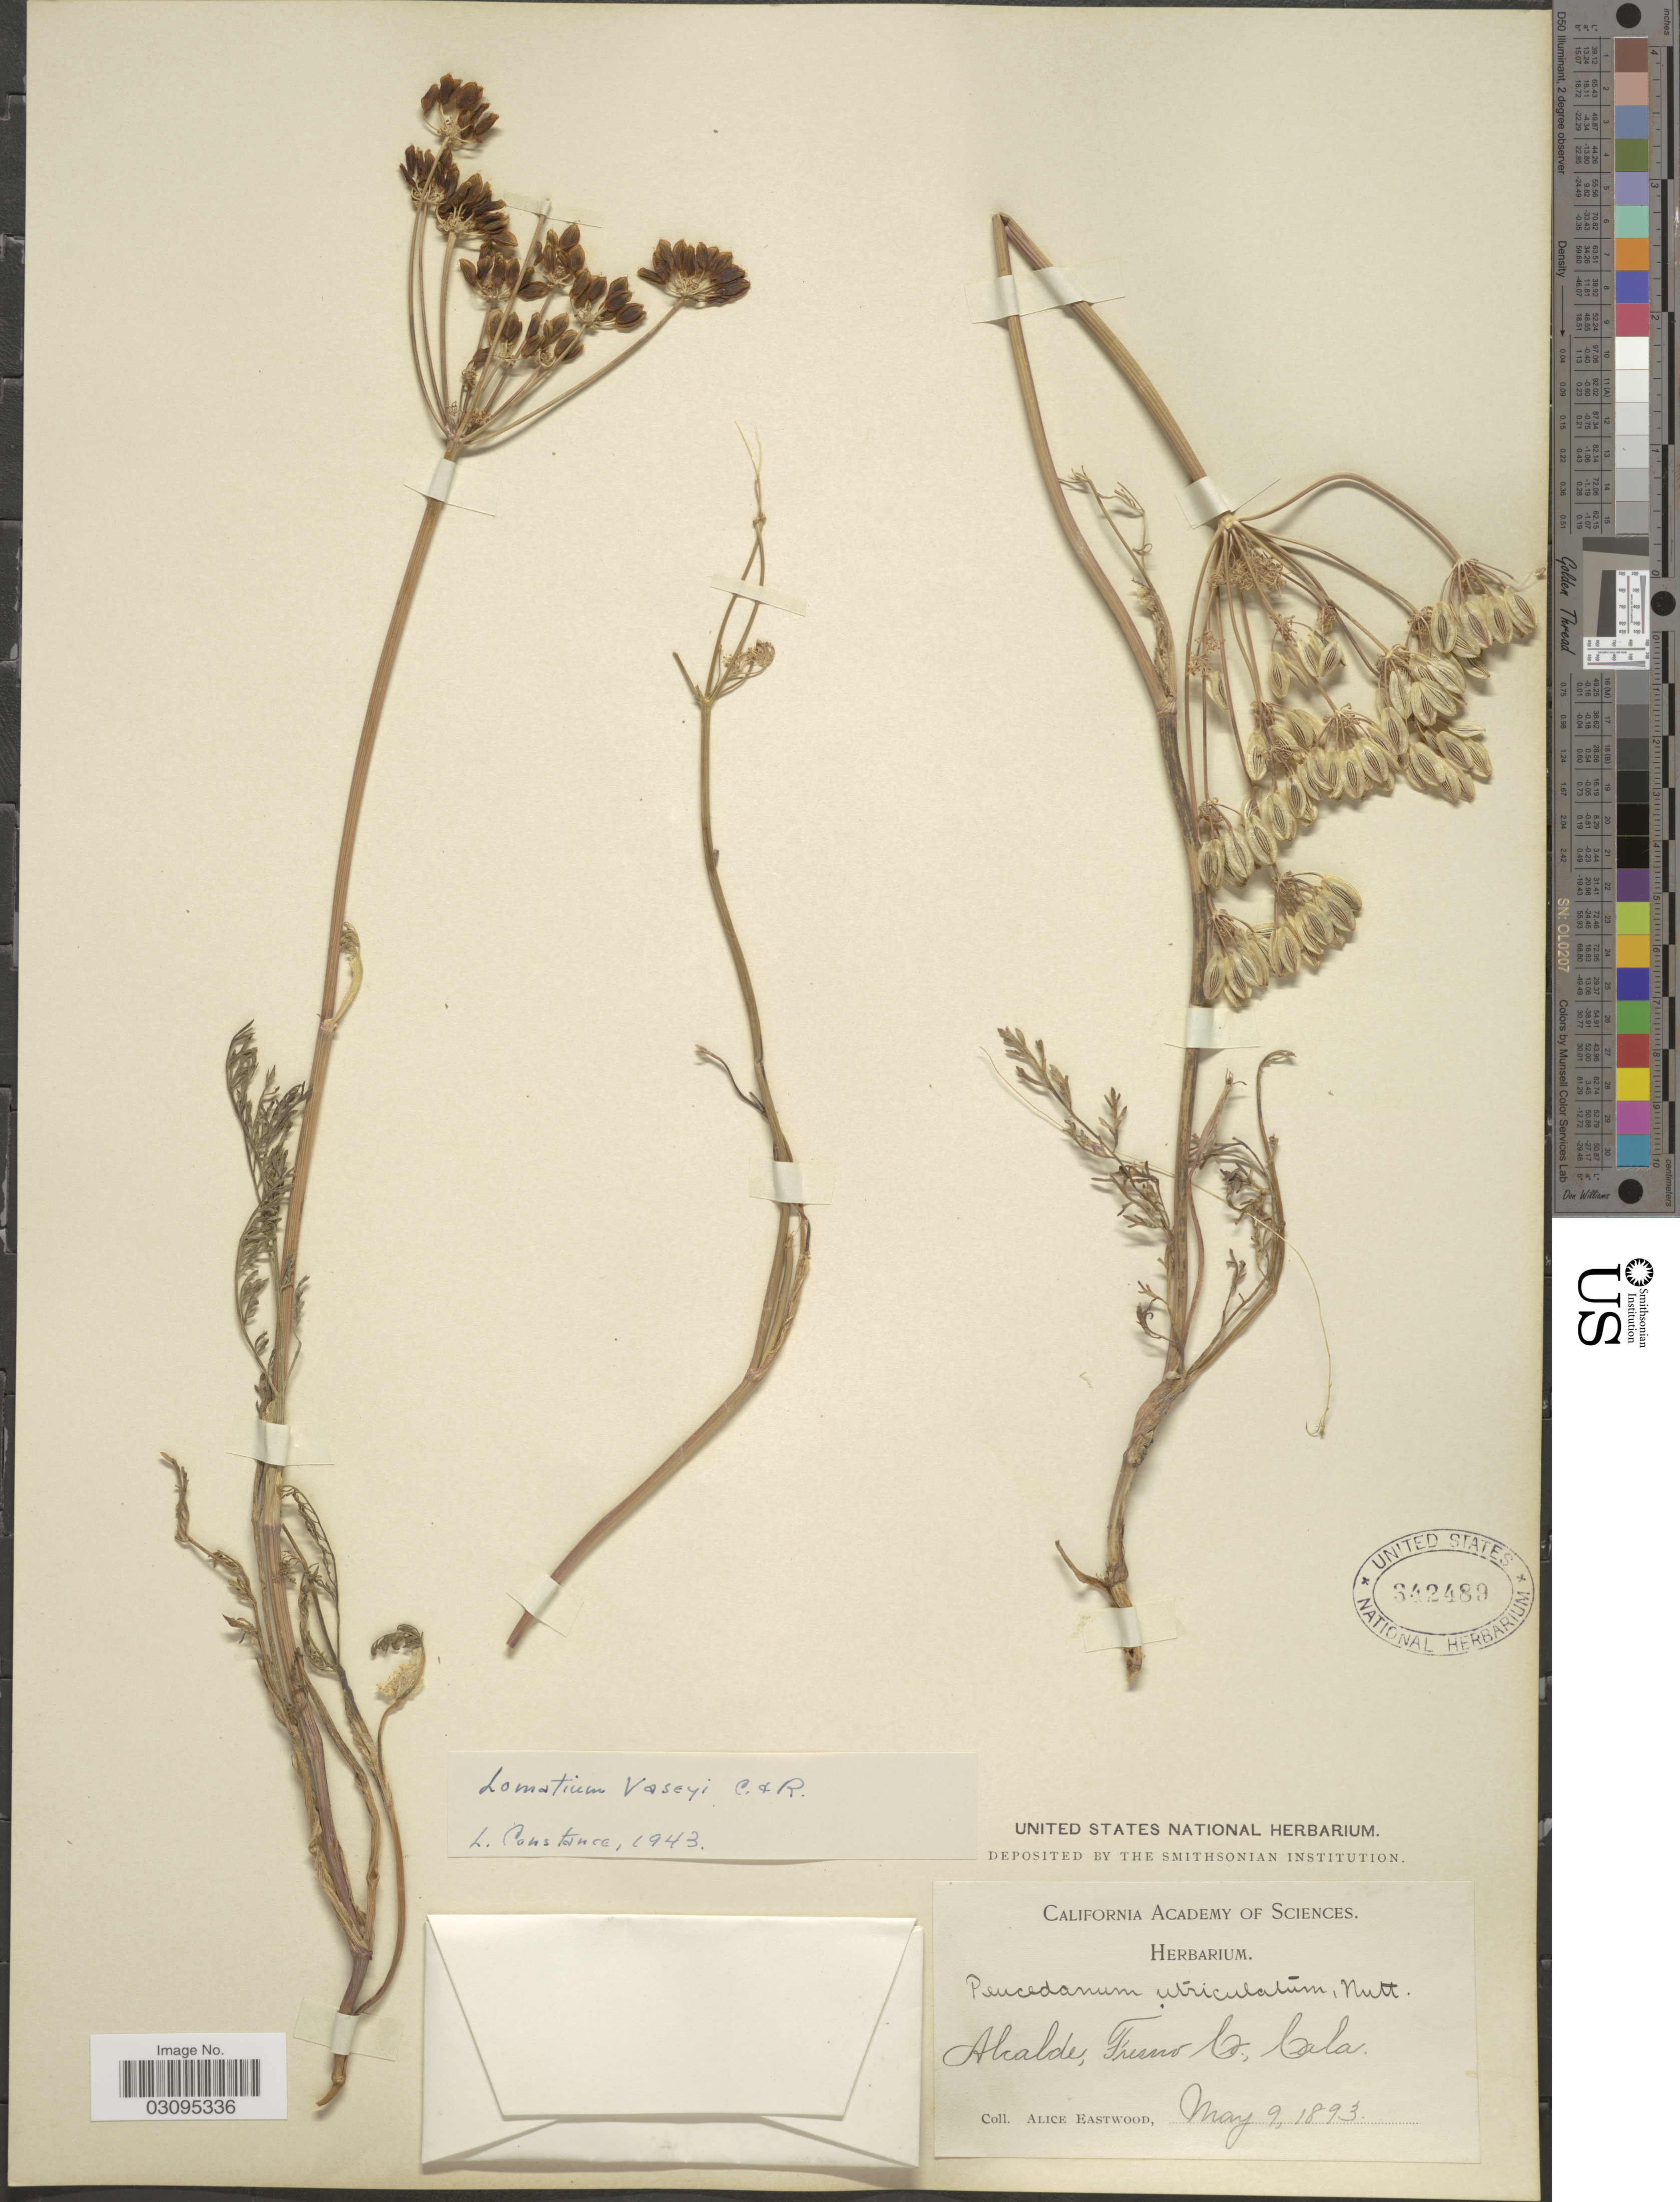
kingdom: Plantae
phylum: Tracheophyta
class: Magnoliopsida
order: Apiales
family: Apiaceae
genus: Lomatium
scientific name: Lomatium vaseyi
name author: (J.M. Coult. & Rose) J.M. Coult. & Rose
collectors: A. Eastwood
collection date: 1893-05-09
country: United States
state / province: California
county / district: Fresno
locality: Alcalde, Fresno Co.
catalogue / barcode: US 342489